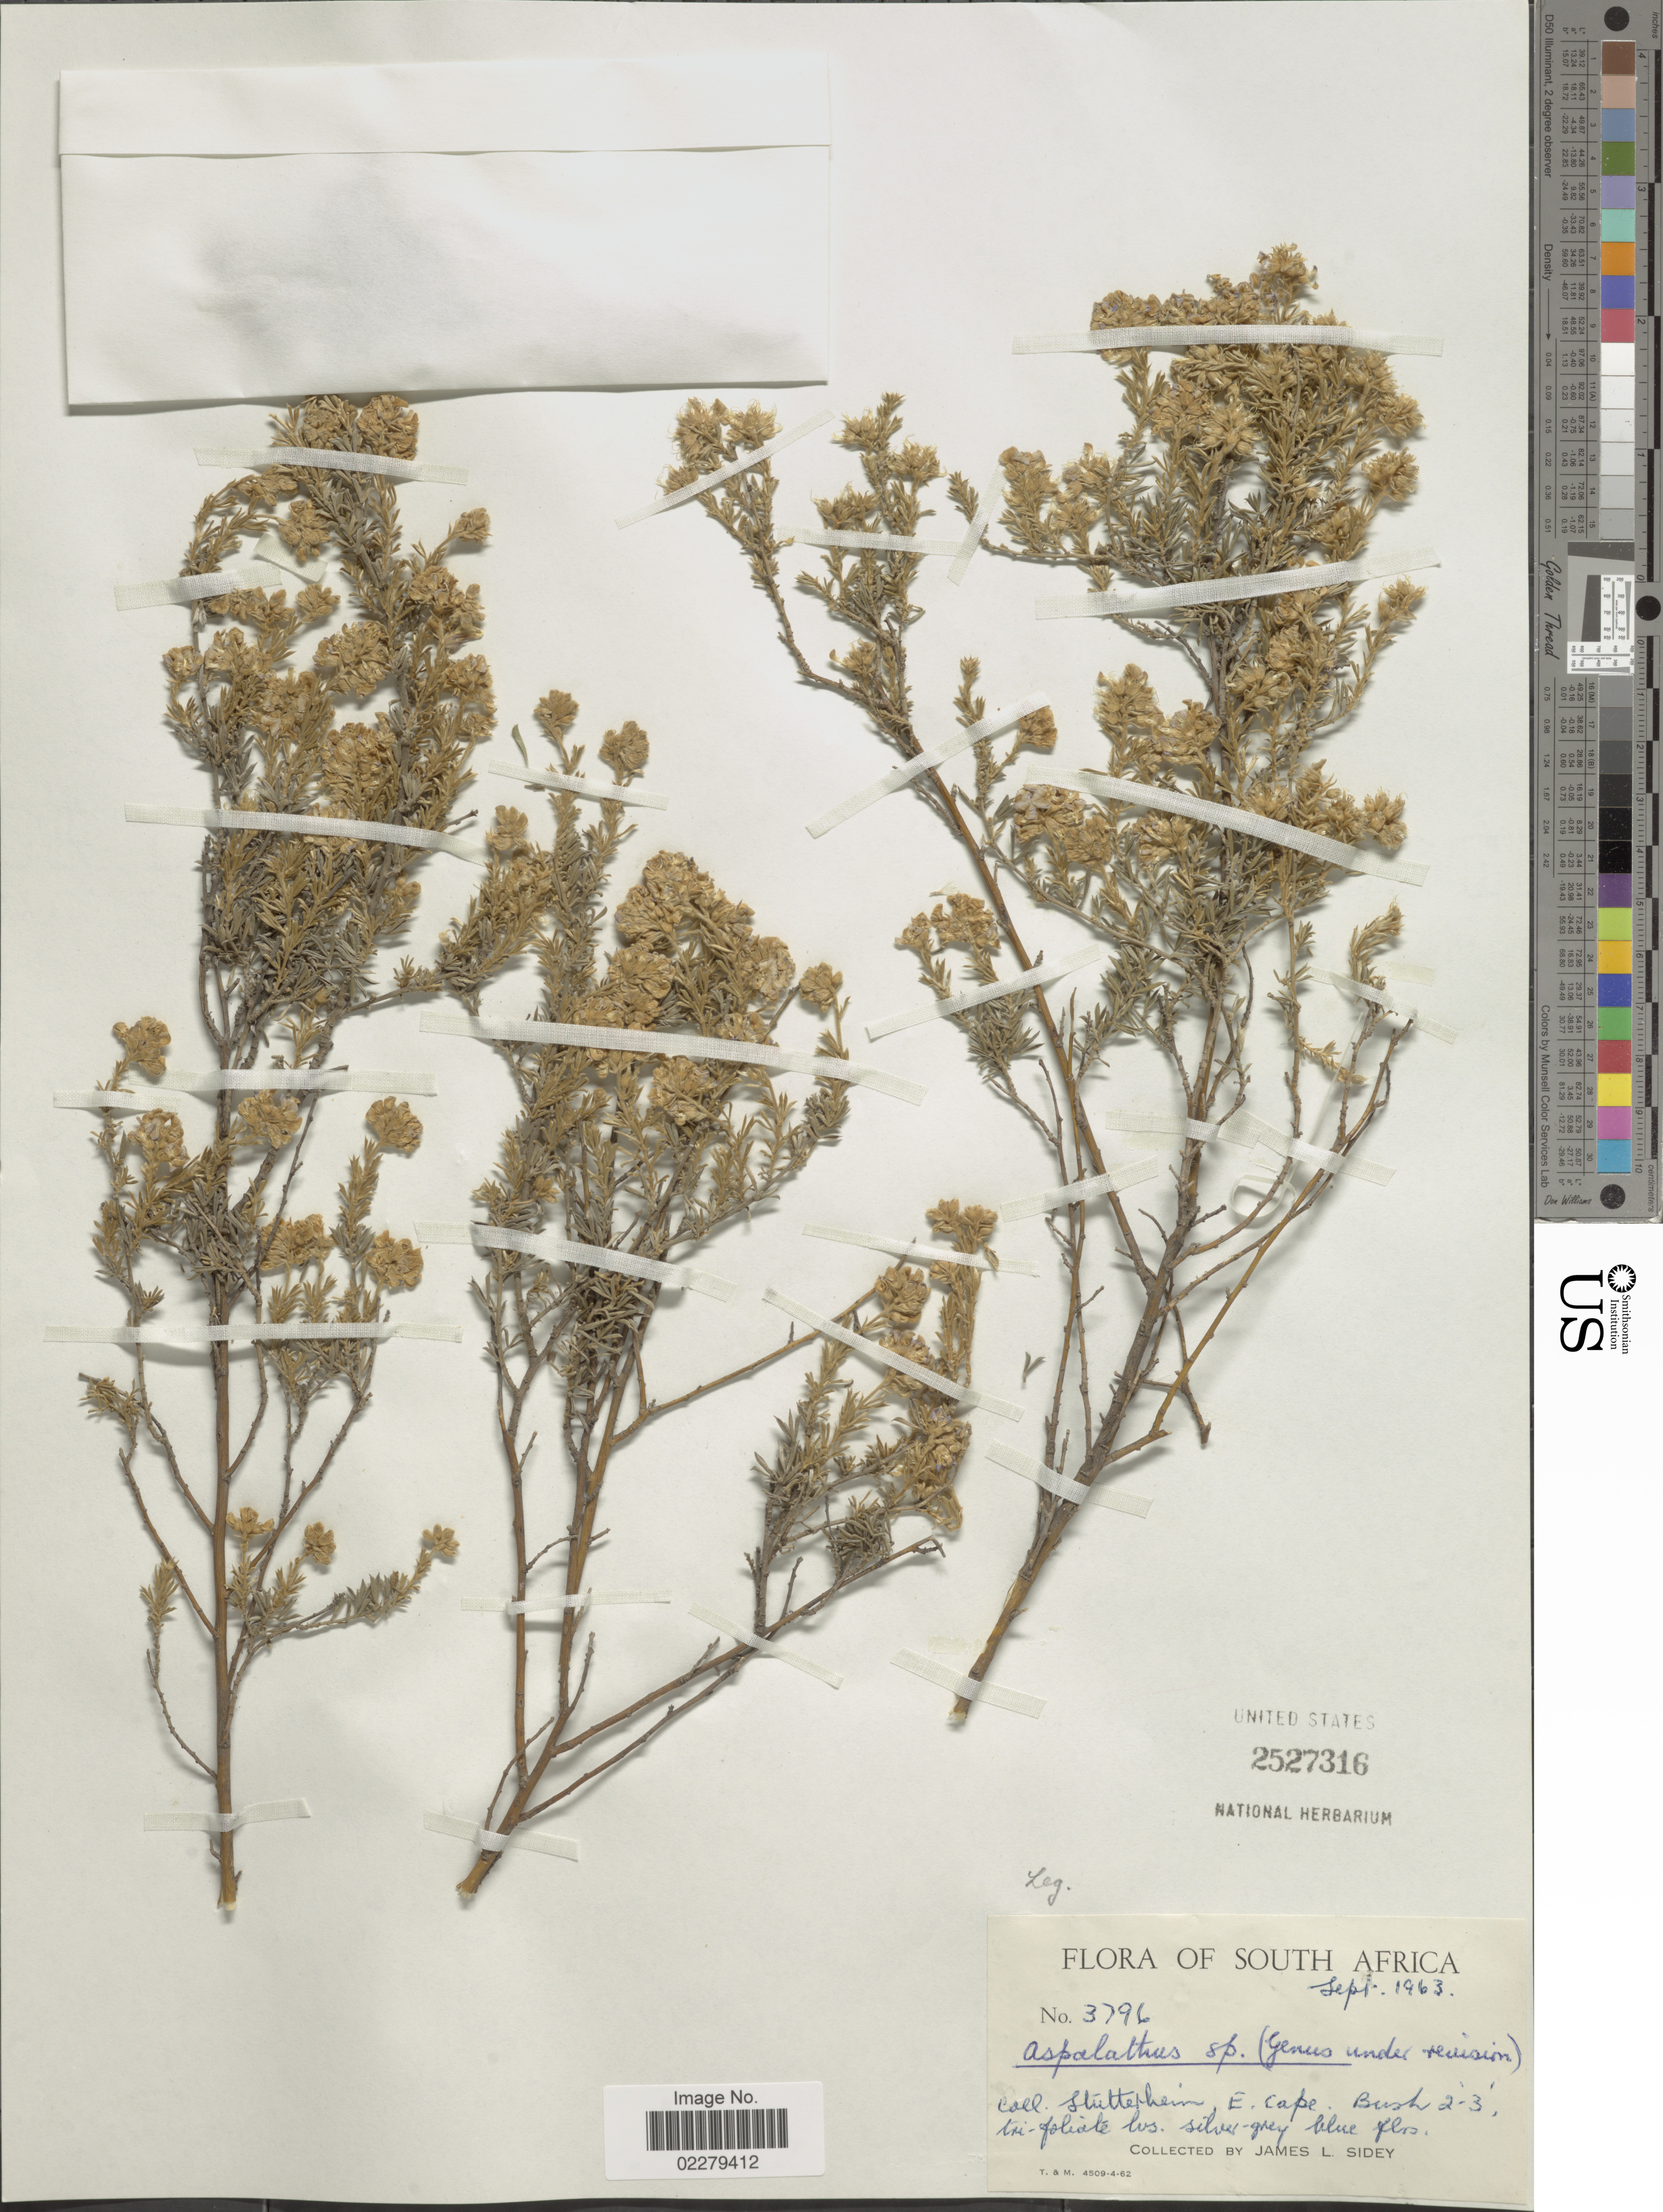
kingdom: Plantae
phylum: Tracheophyta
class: Magnoliopsida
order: Fabales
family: Fabaceae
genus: Aspalathus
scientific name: Aspalathus sp.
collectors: J. L. Sidey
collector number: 3796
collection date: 1963-09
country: South Africa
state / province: Eastern Cape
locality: Stutterheim, E. Cape.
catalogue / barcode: US 2527316